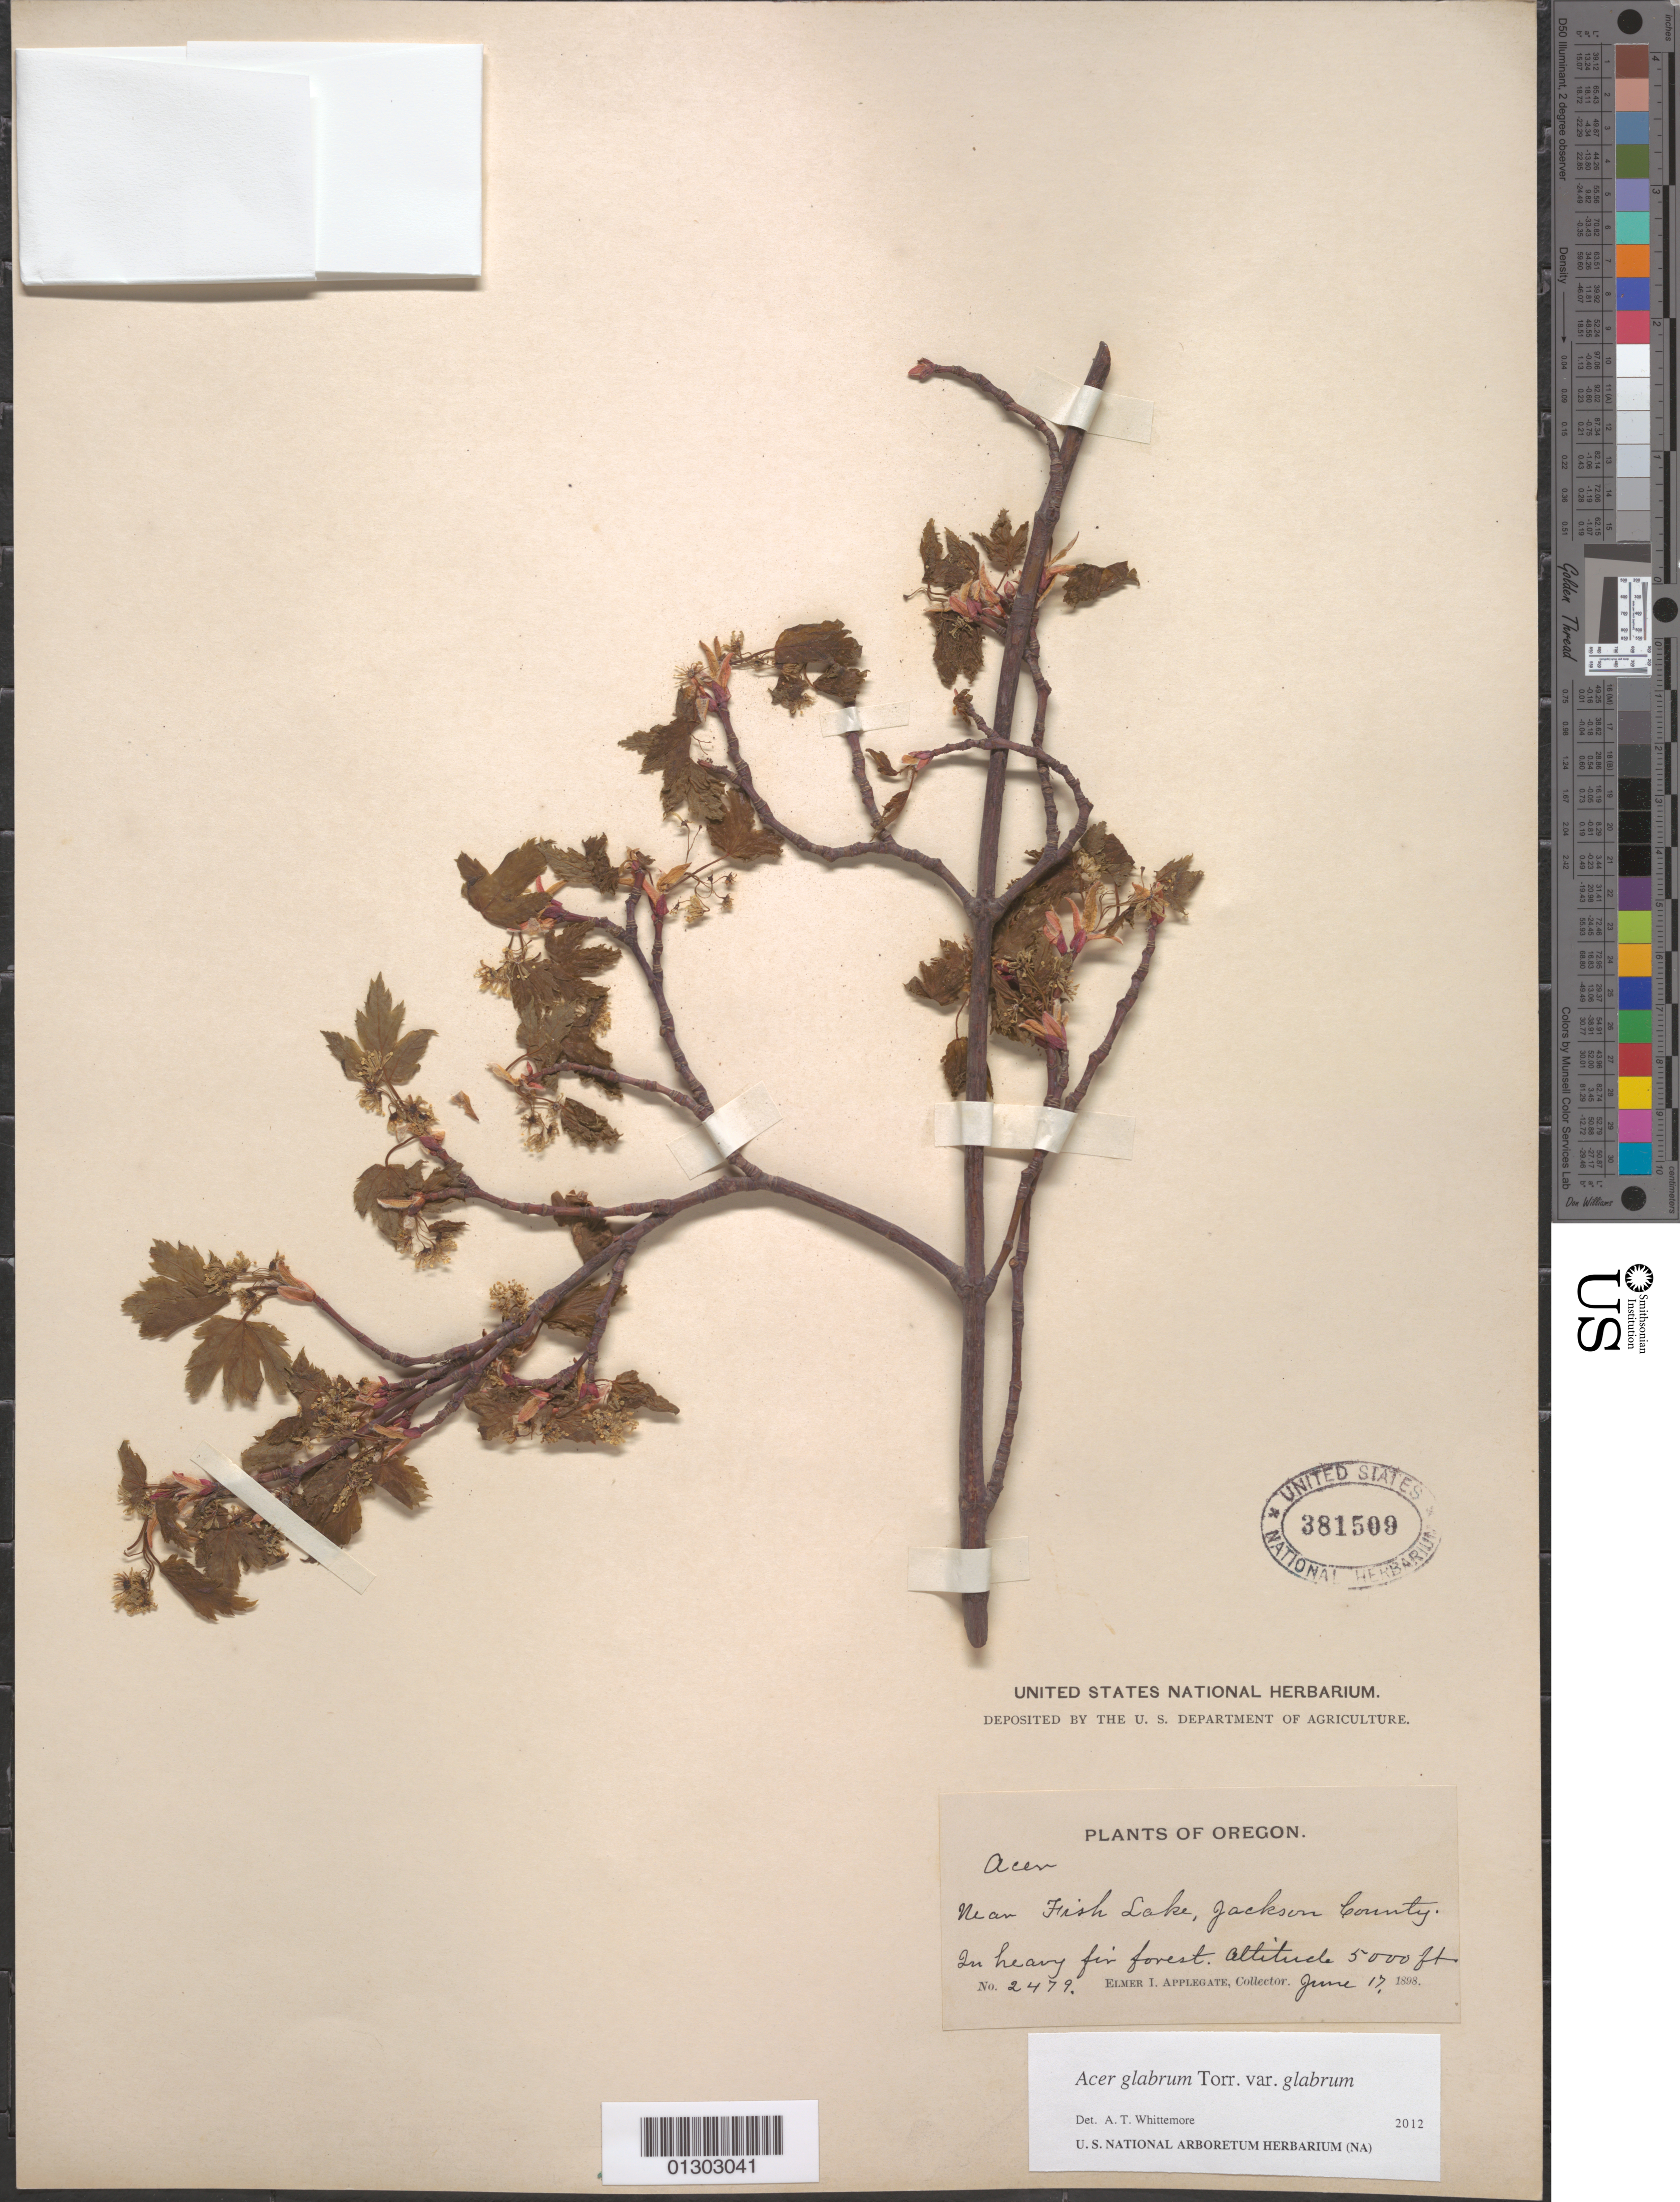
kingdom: Plantae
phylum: Tracheophyta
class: Magnoliopsida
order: Sapindales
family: Sapindaceae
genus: Acer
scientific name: Acer glabrum var. glabrum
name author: Torr.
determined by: Whittemore, A. T.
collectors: E. I. Applegate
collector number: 2479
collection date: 1898-06-17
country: United States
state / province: Oregon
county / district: Jackson County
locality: Jackson County, near Fish Lake.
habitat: In heavy fir forest.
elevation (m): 1524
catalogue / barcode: US 381509